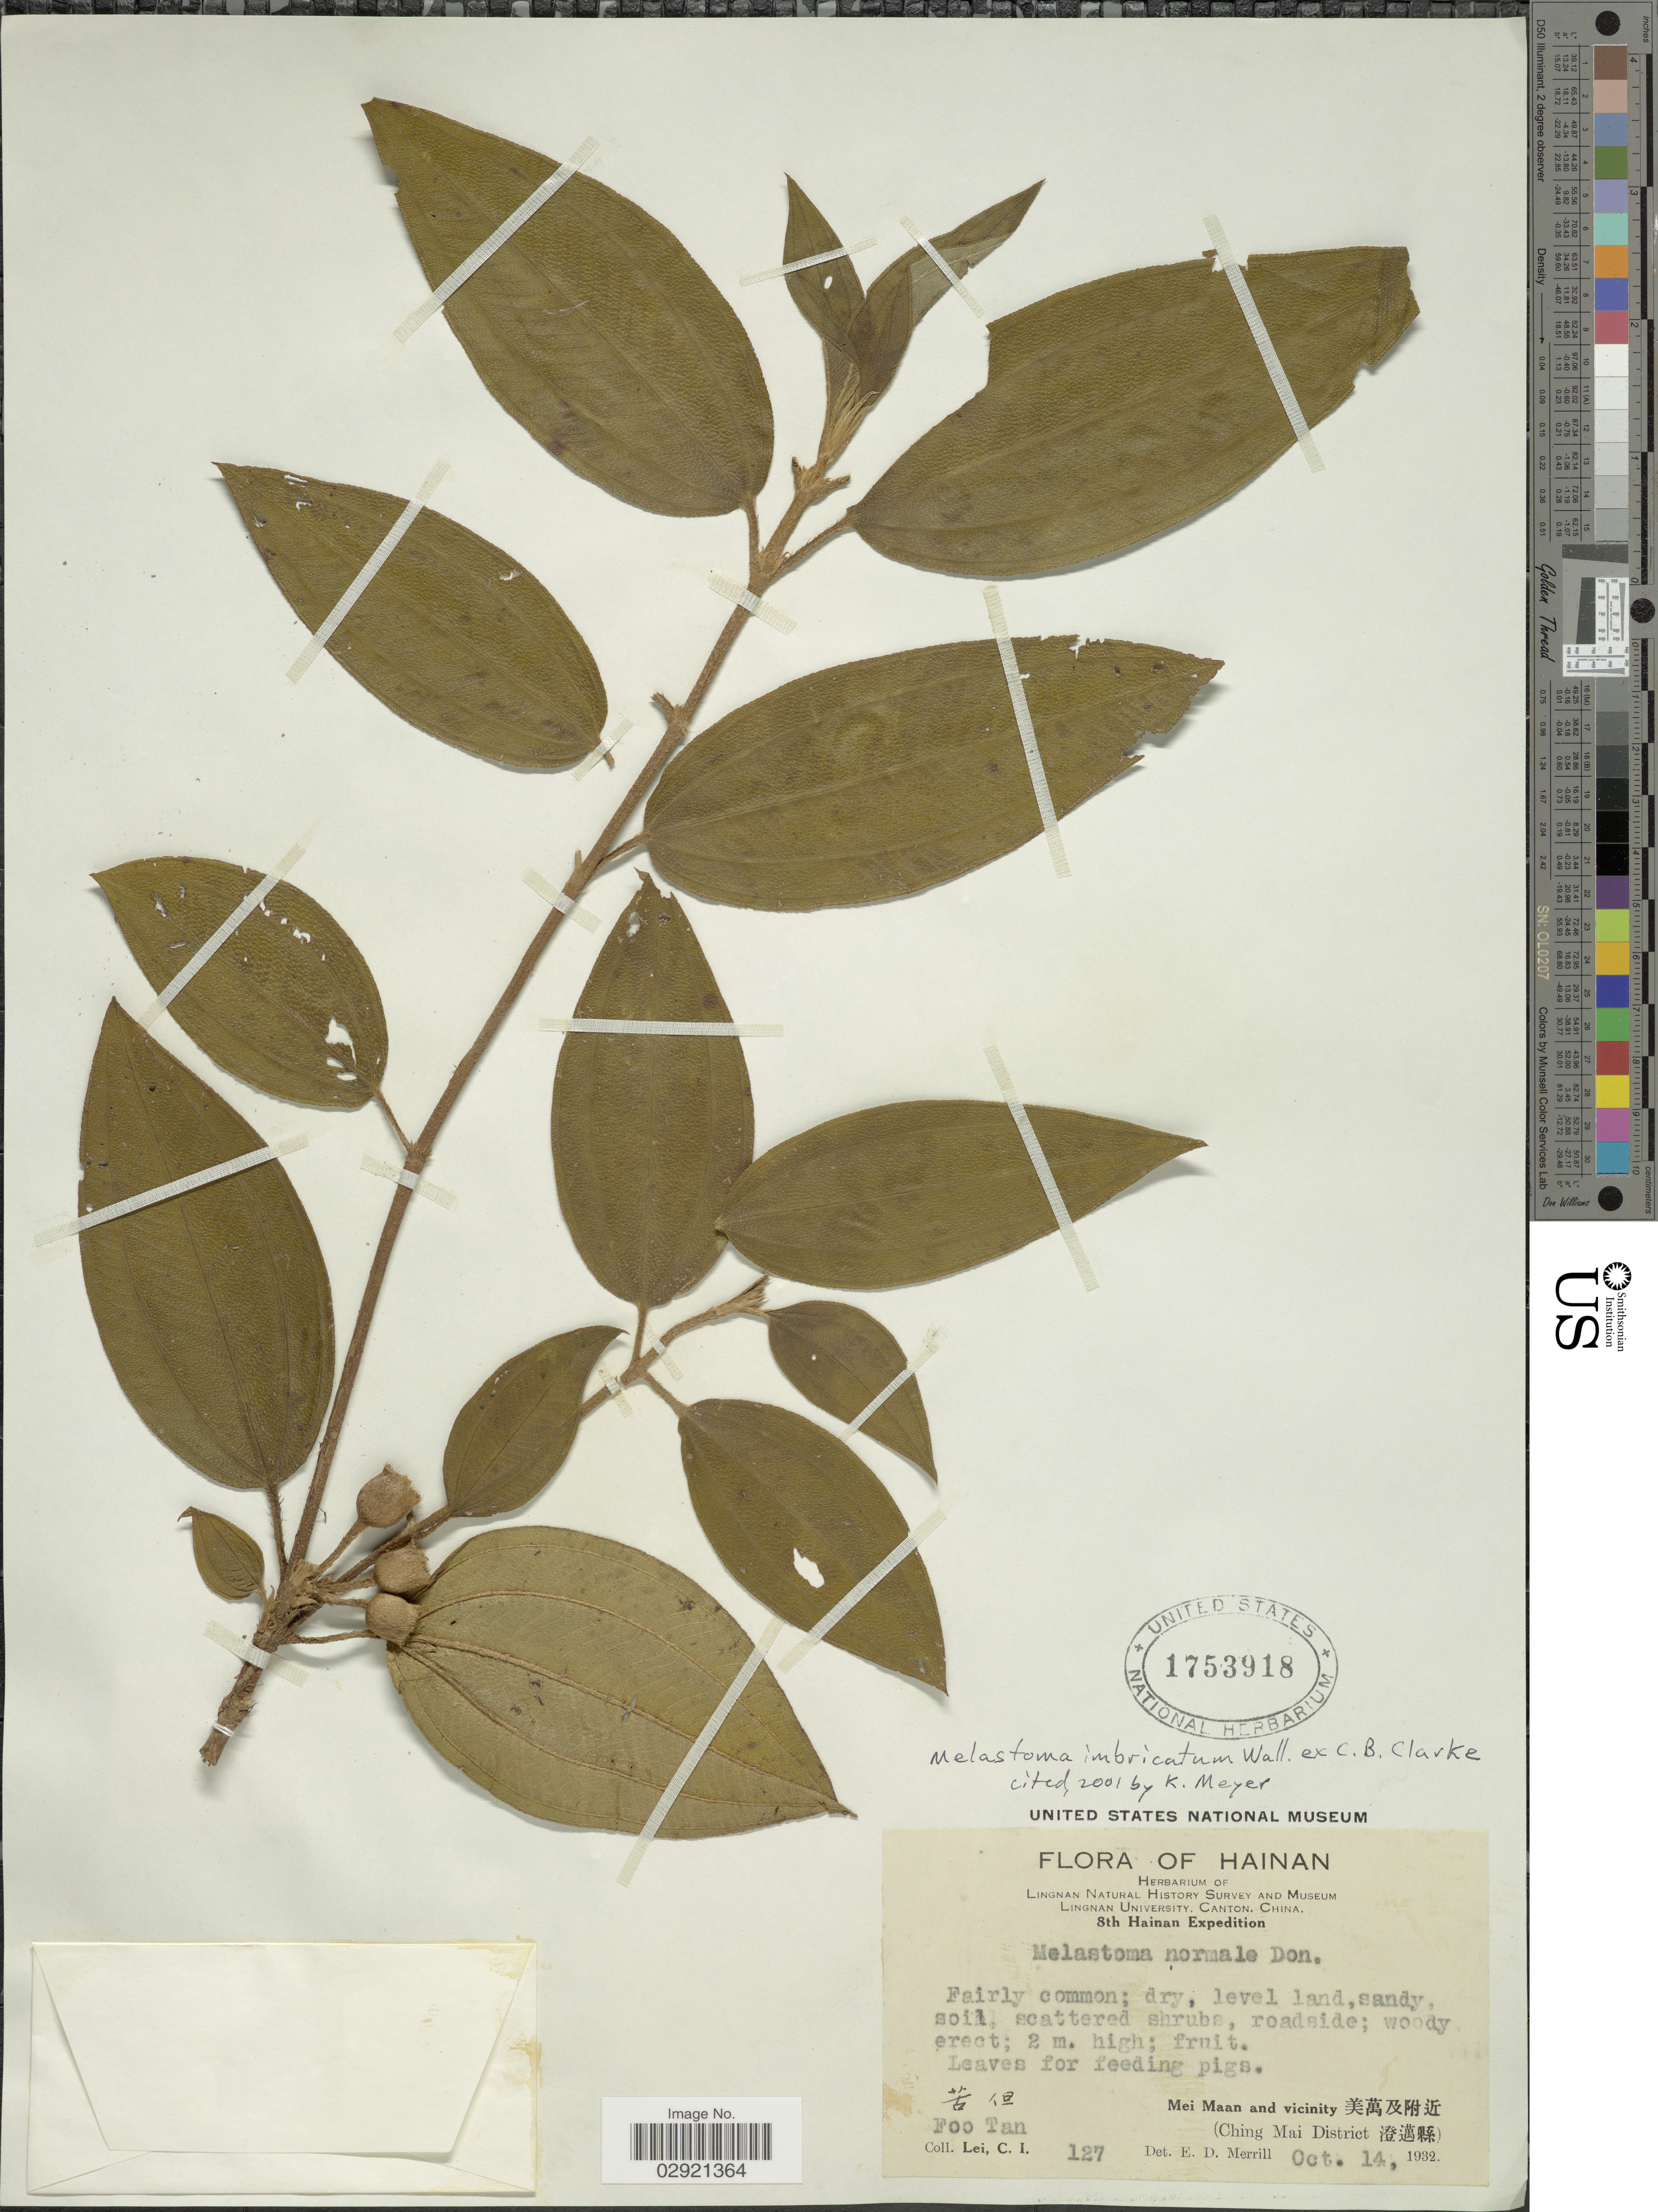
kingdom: Plantae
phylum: Tracheophyta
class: Magnoliopsida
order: Myrtales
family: Melastomataceae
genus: Melastoma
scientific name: Melastoma imbricatum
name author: Wall. ex Triana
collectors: C. I. Lei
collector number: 127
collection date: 1932-10-14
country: China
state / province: Hainan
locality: Mei Maan and vicinity (Ching Mai District). Foo Tan.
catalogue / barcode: US 1753918